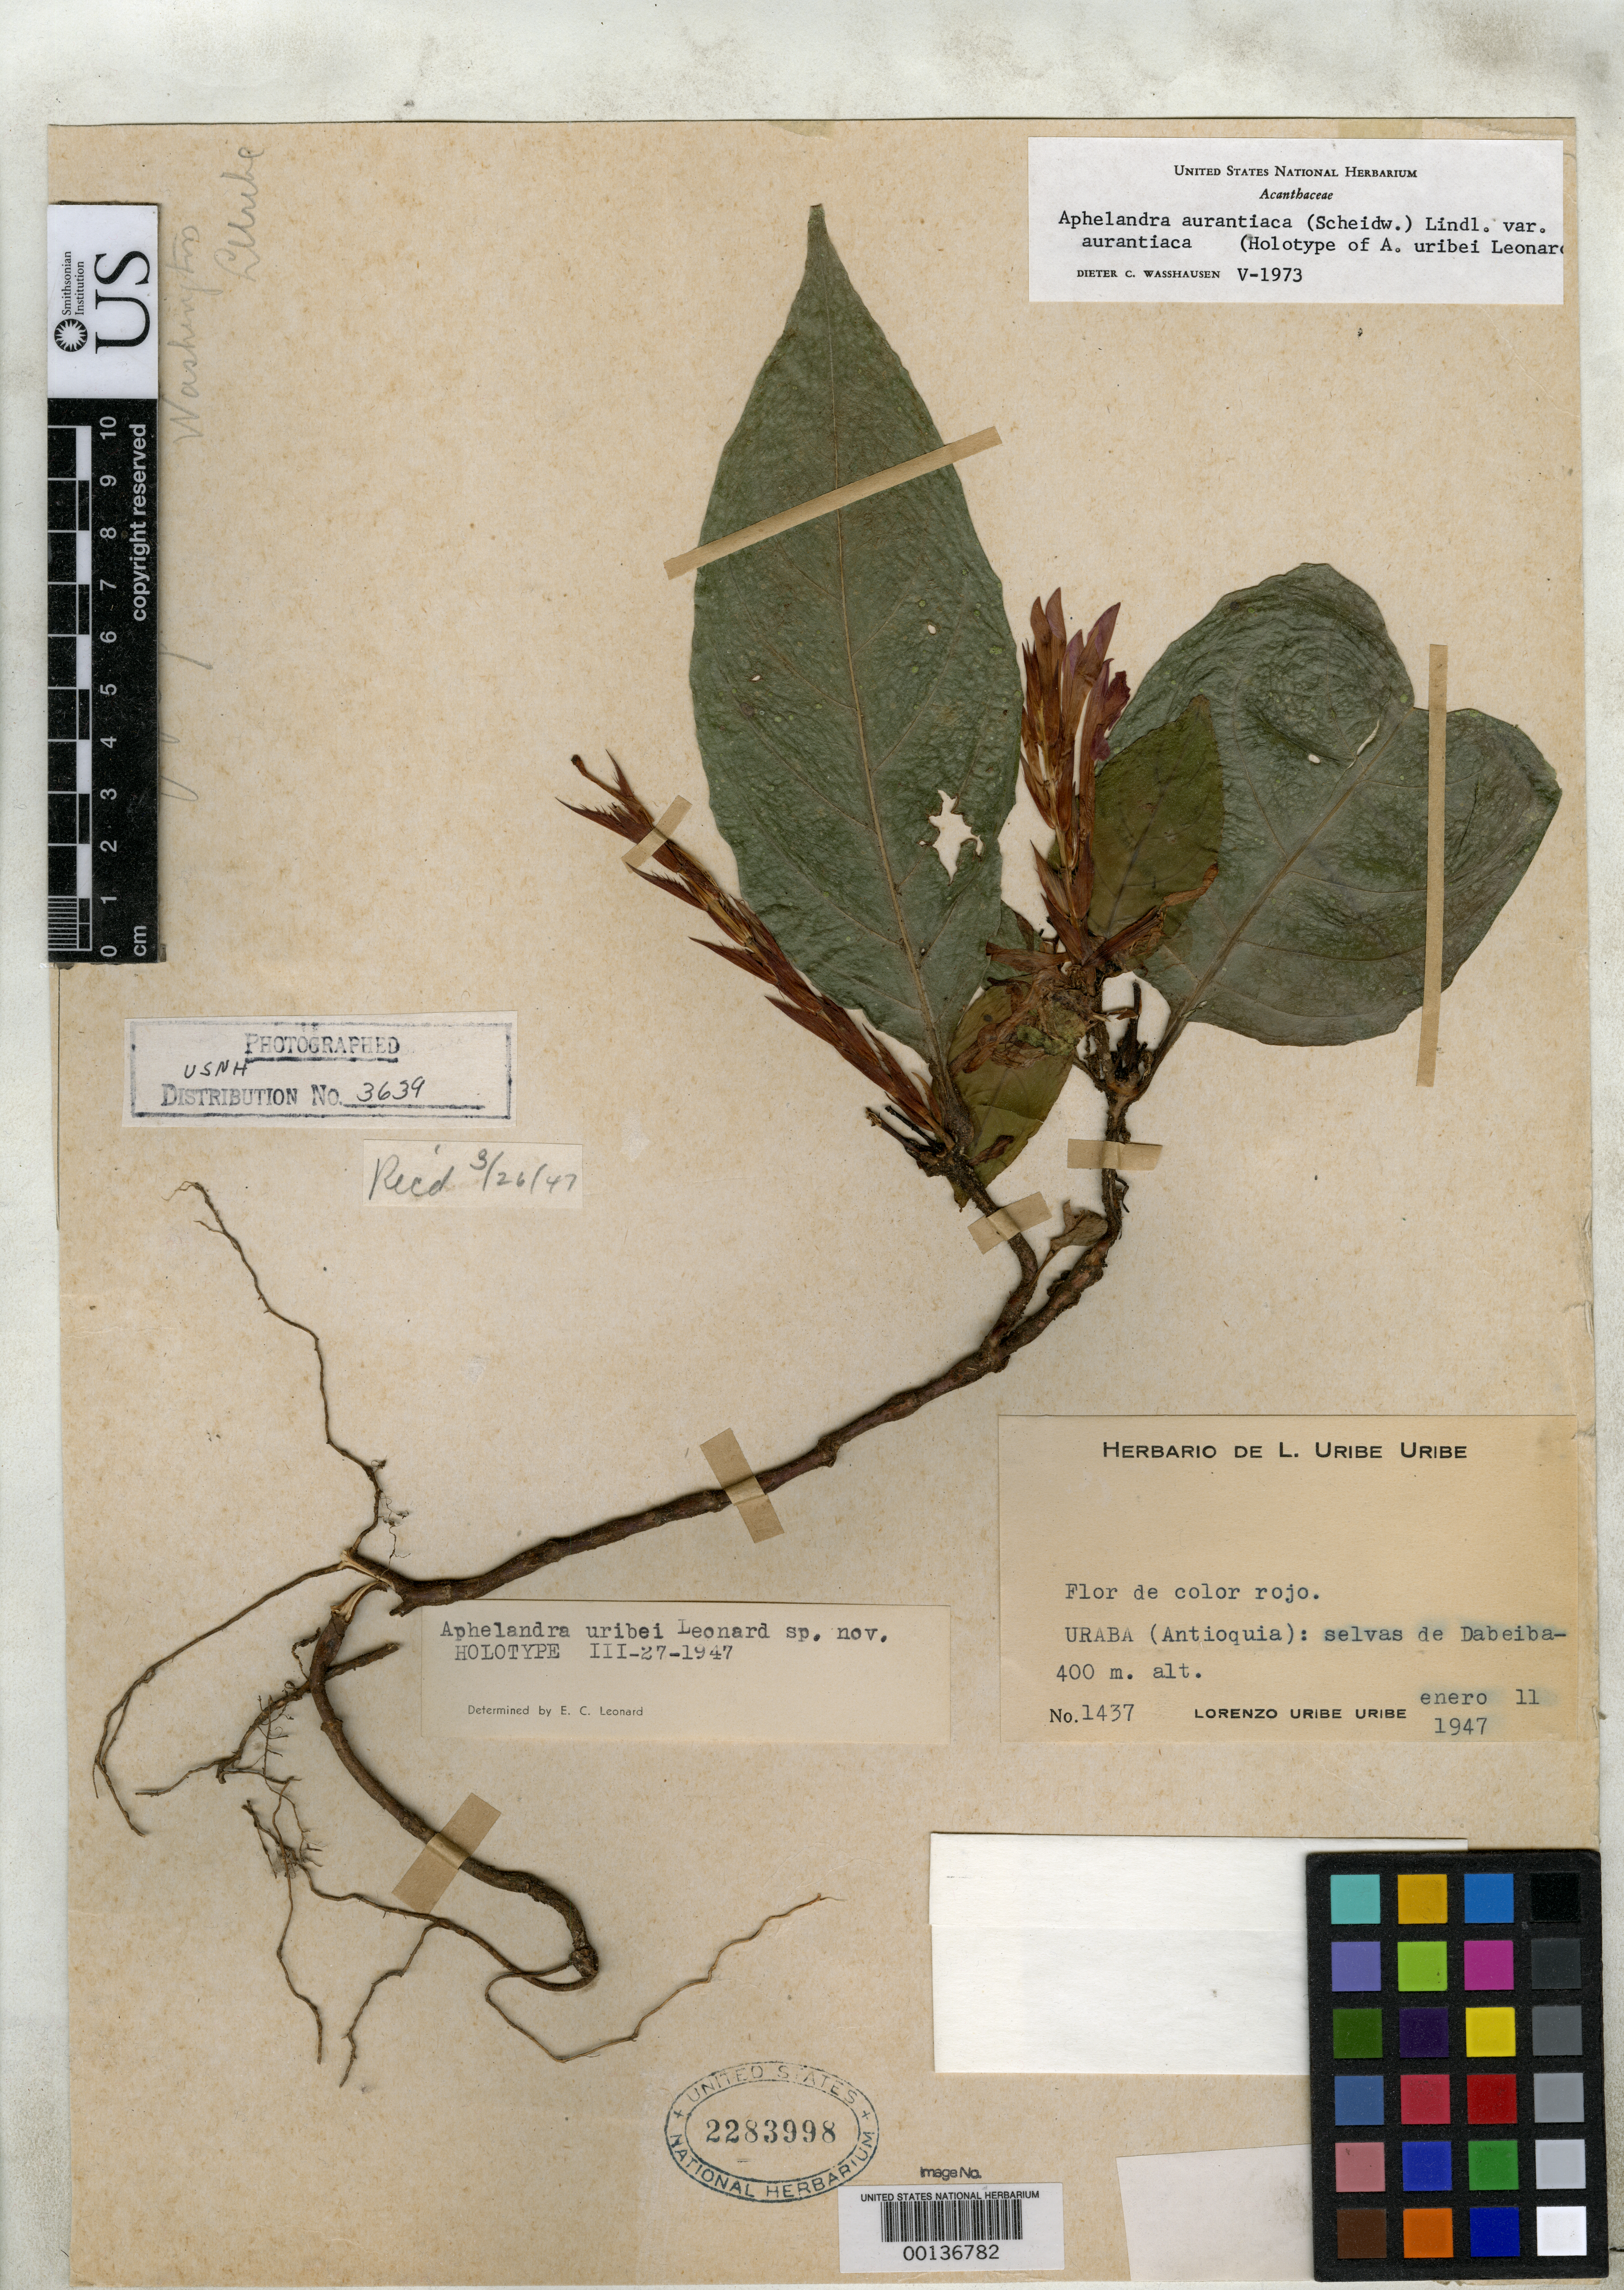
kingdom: Plantae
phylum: Tracheophyta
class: Magnoliopsida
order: Lamiales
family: Acanthaceae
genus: Aphelandra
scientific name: Aphelandra uribei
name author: Leonard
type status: Holotype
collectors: L. Uribe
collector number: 1437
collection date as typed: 11 Jan 1947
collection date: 1947-01-11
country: Colombia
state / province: Antioquia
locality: Dabeiba.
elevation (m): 400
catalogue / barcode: US 2283998